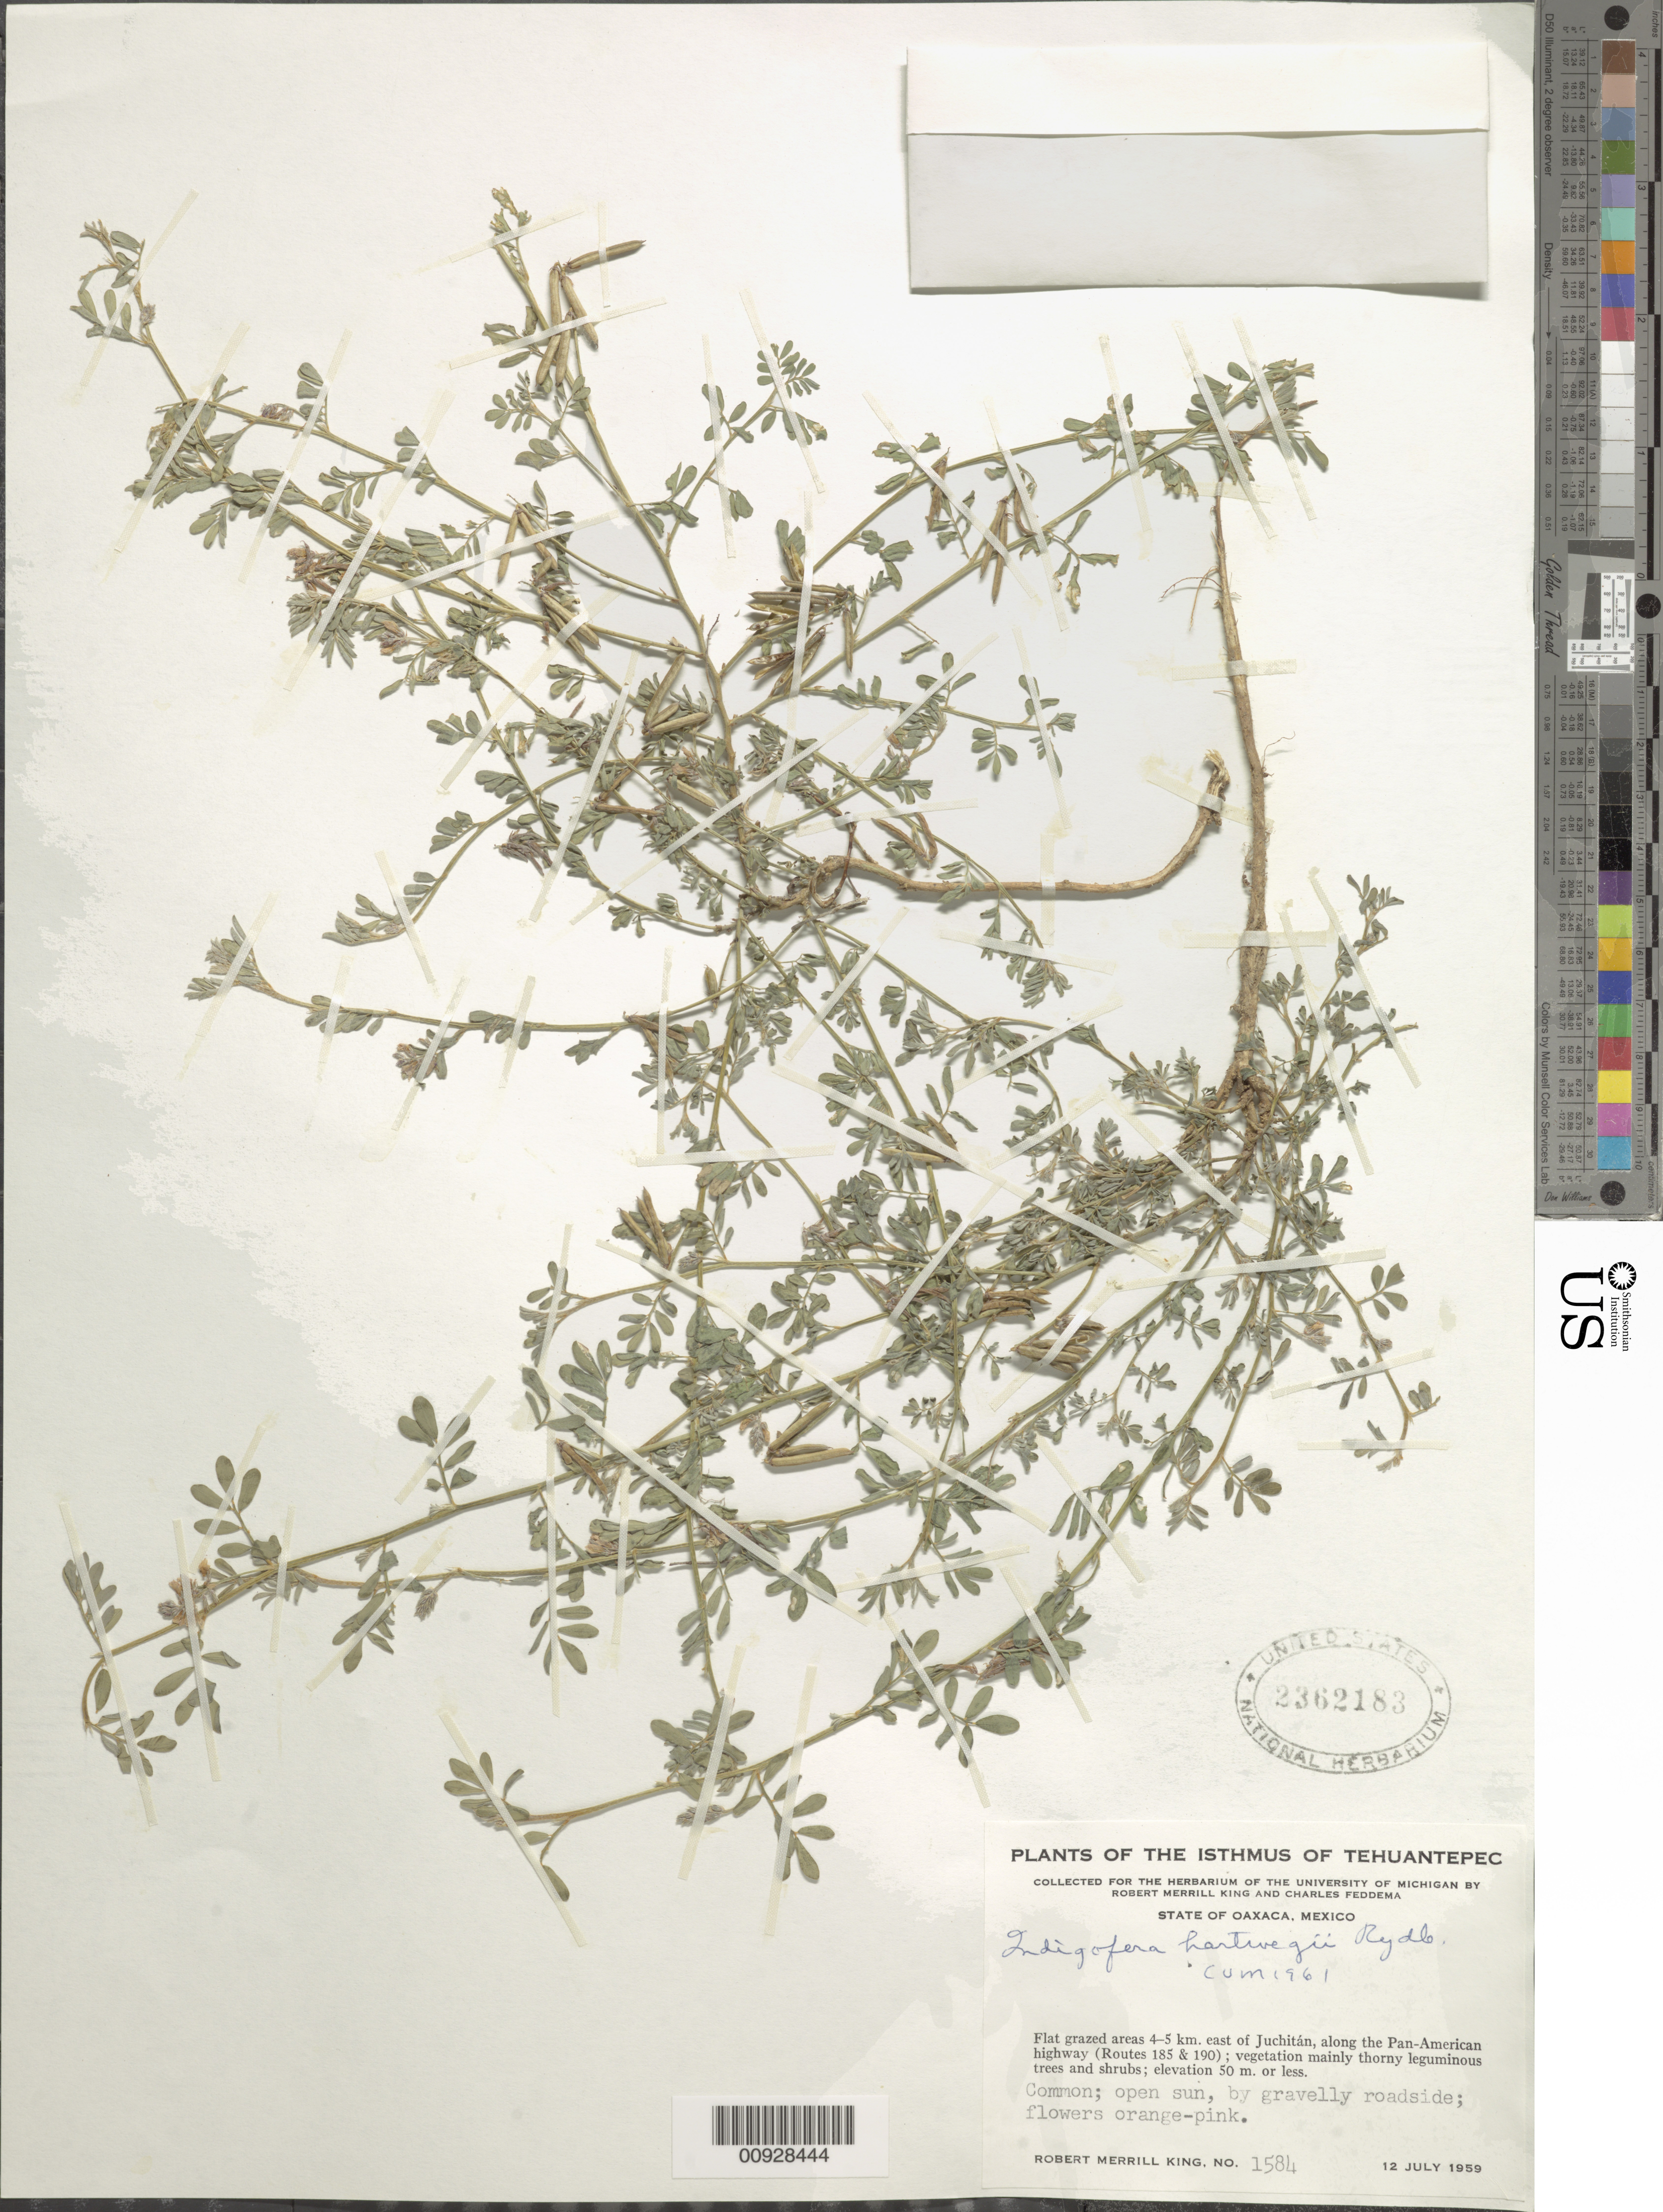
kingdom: Plantae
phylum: Tracheophyta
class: Magnoliopsida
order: Fabales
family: Fabaceae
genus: Indigofera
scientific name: Indigofera hartwegii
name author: Rydb.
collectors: R. M. King & C. Feddema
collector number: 1584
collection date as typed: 12 Jul 1959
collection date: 1959-07-12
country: Mexico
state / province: Oaxaca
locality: Flat grazed areas 4-5 km. east of Juchitán, along the Pan-American highway (Routes 185 & 190).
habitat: Vegetation mainly thorny leguminous trees and shrubs. Open sun, by gravelly roadside.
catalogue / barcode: US 2362183